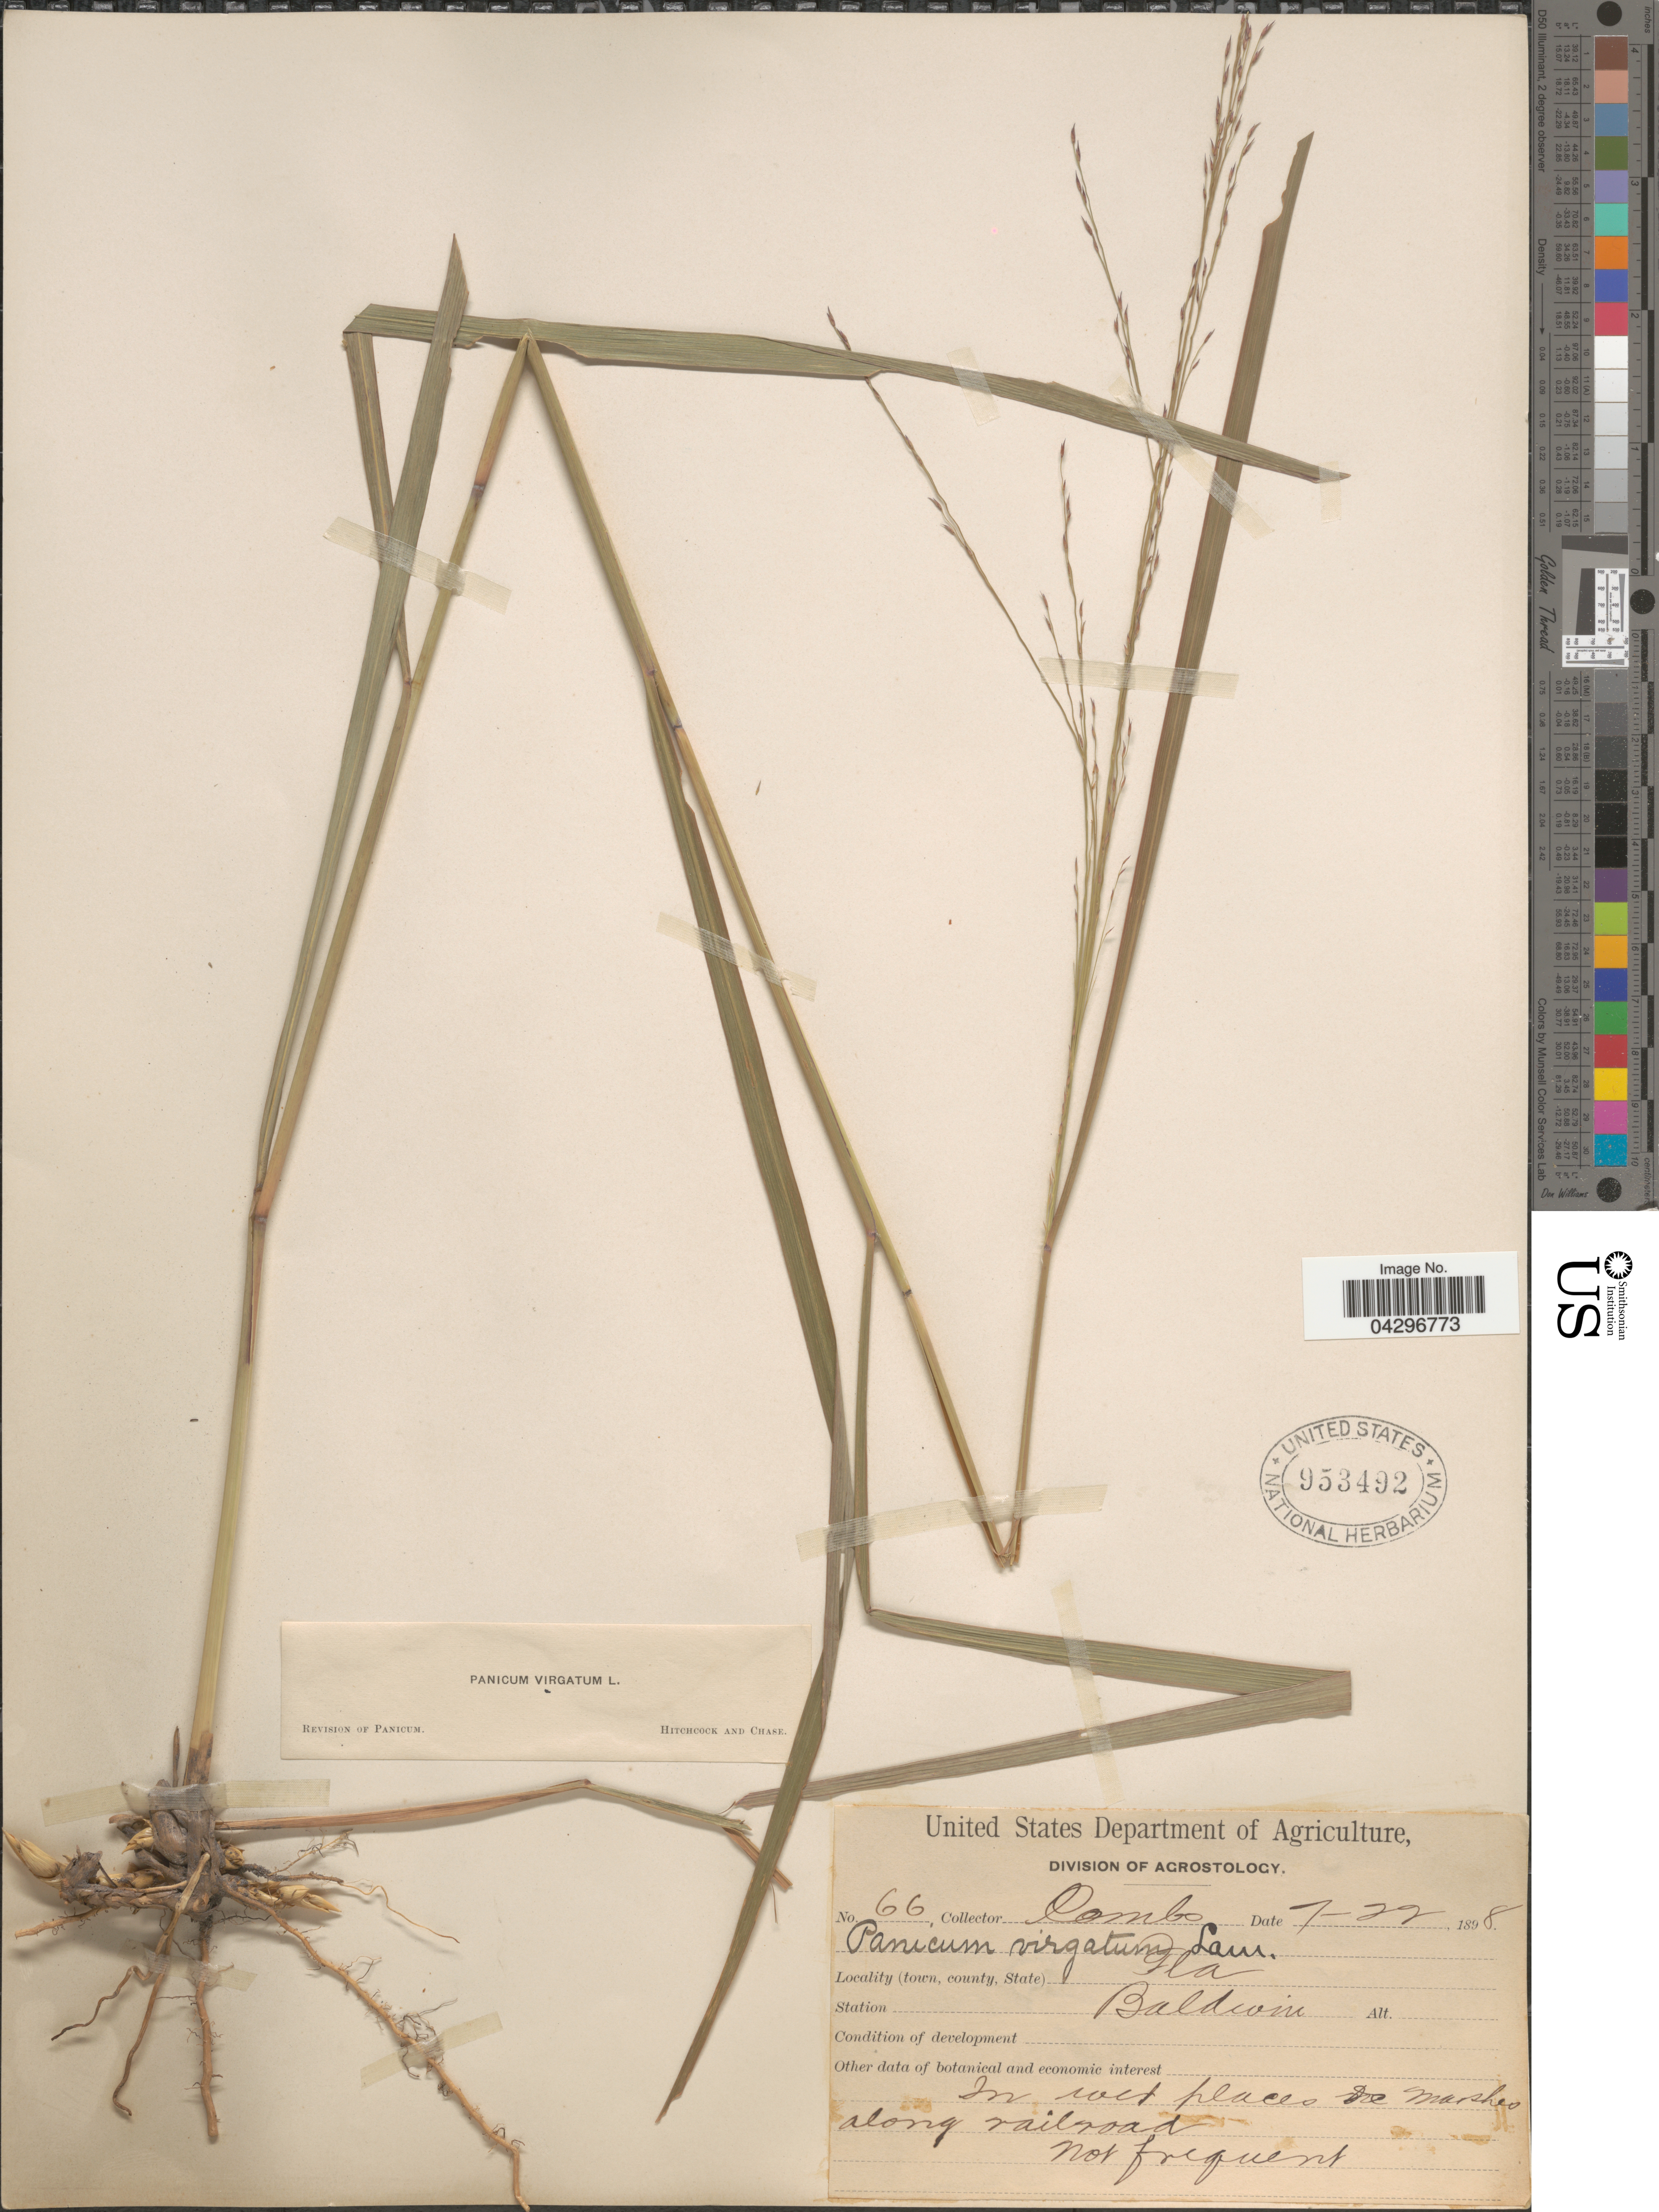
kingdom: Plantae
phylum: Tracheophyta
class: Liliopsida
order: Poales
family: Poaceae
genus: Panicum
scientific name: Panicum virgatum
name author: L.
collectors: -. Combs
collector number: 66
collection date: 1898-07-22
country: United States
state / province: Florida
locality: Station Baldwin.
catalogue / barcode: US 953492